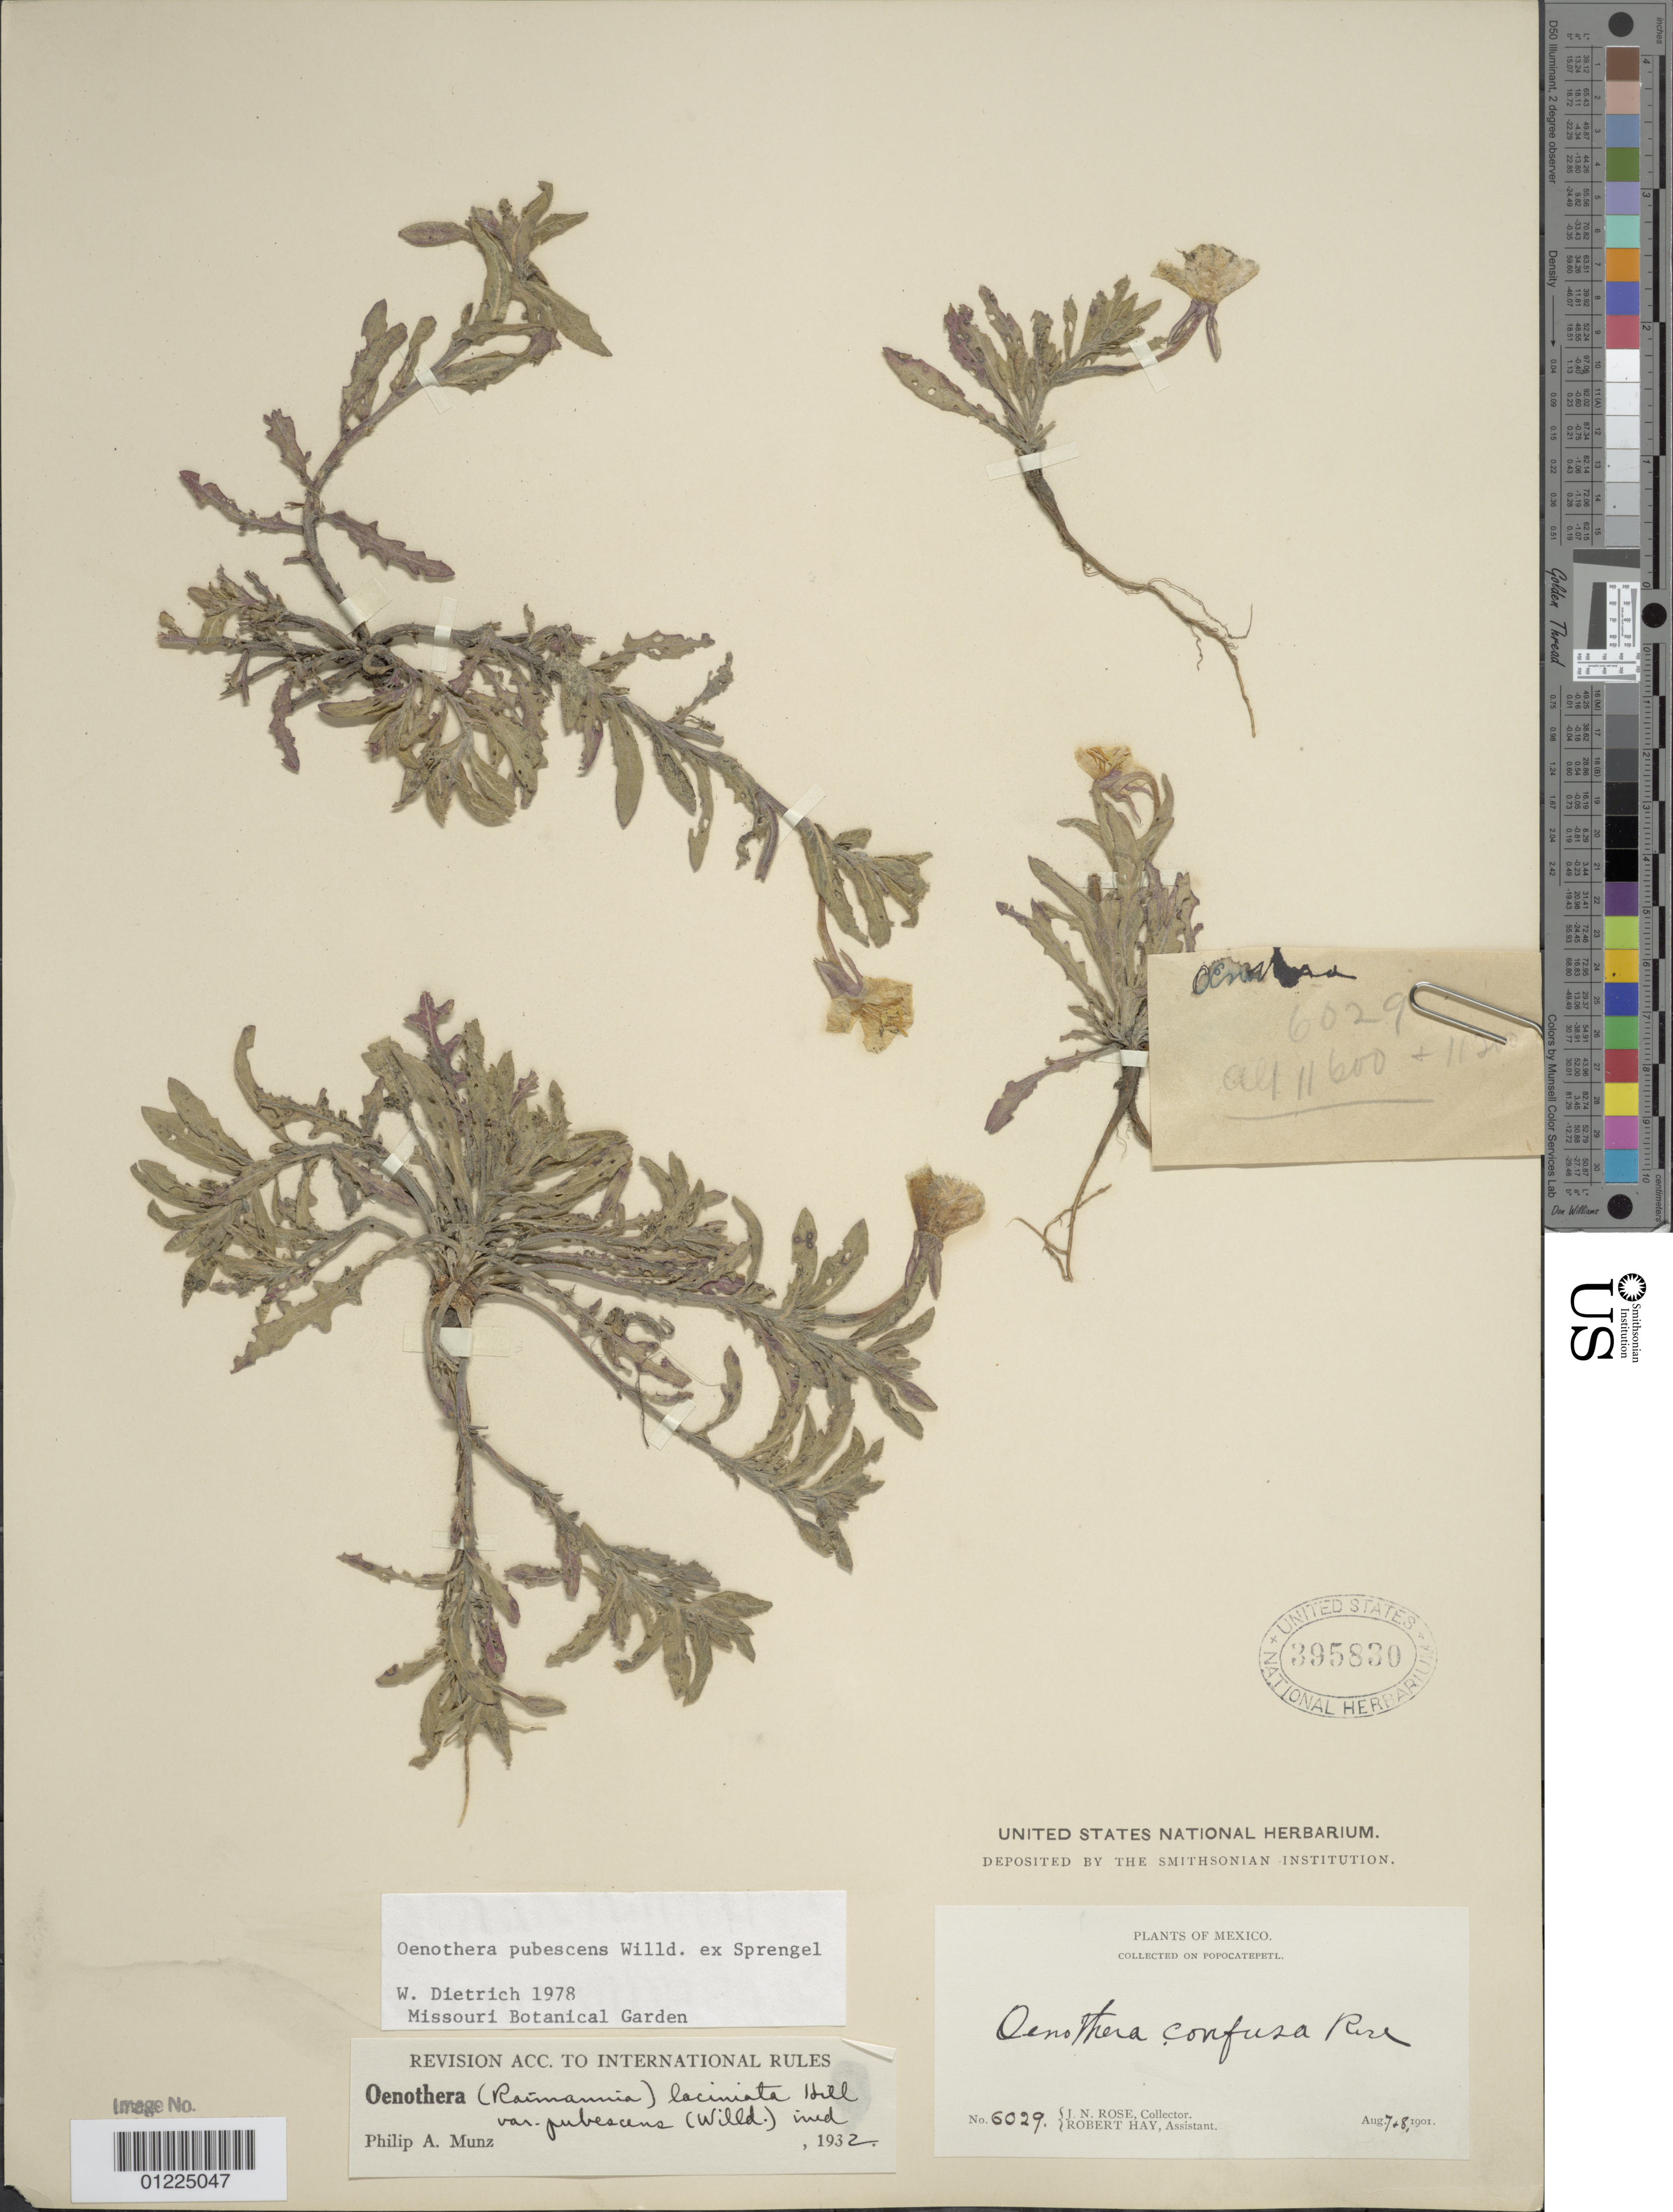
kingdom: Plantae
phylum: Tracheophyta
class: Magnoliopsida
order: Myrtales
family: Onagraceae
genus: Oenothera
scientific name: Oenothera pubescens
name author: Willd. ex Spreng.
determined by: Dietrich, W.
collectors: J. N. Rose & R. Hay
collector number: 6029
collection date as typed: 07 Aug 1901 to 08 Aug 1901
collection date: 1901-08-07/1901-08-08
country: Mexico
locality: Popocatepetl.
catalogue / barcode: US 395830